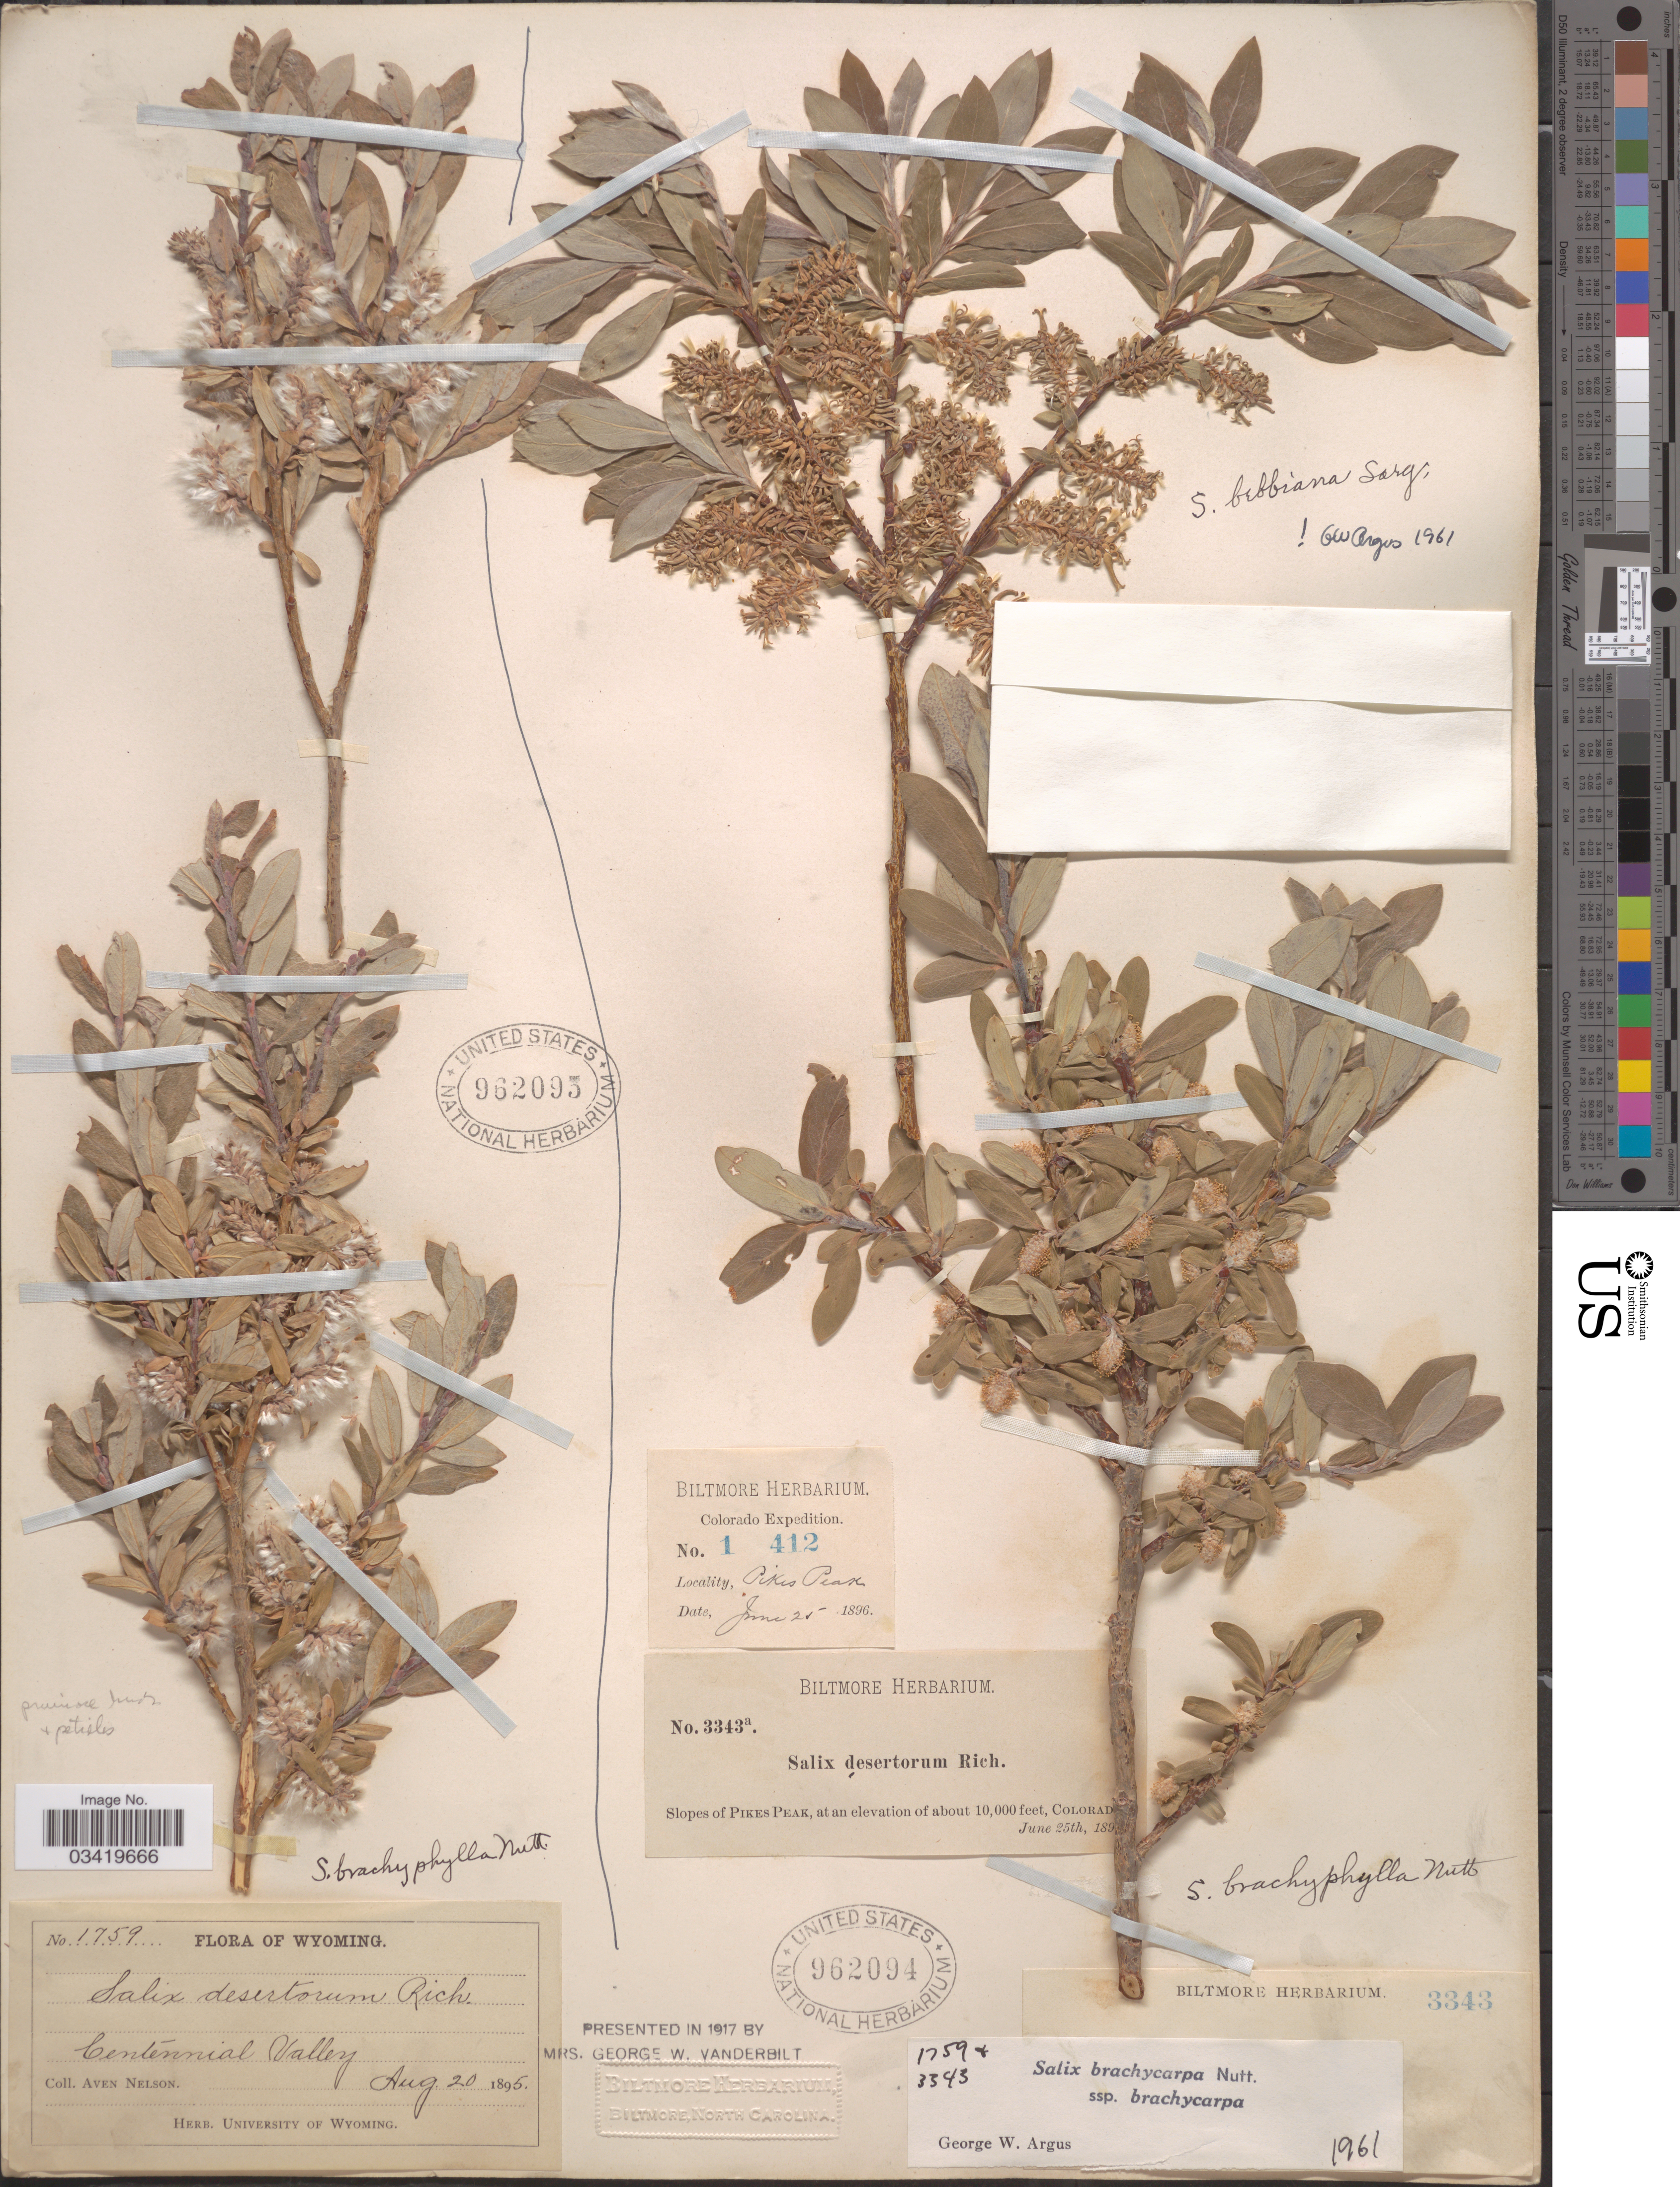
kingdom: Plantae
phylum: Tracheophyta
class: Magnoliopsida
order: Malpighiales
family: Salicaceae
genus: Salix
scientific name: Salix brachycarpa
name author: Nutt.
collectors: A. Nelson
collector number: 1759/ 3343?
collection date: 1895-08-20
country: United States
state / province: Wyoming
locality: Centennial Valley.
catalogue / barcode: US 962095-2